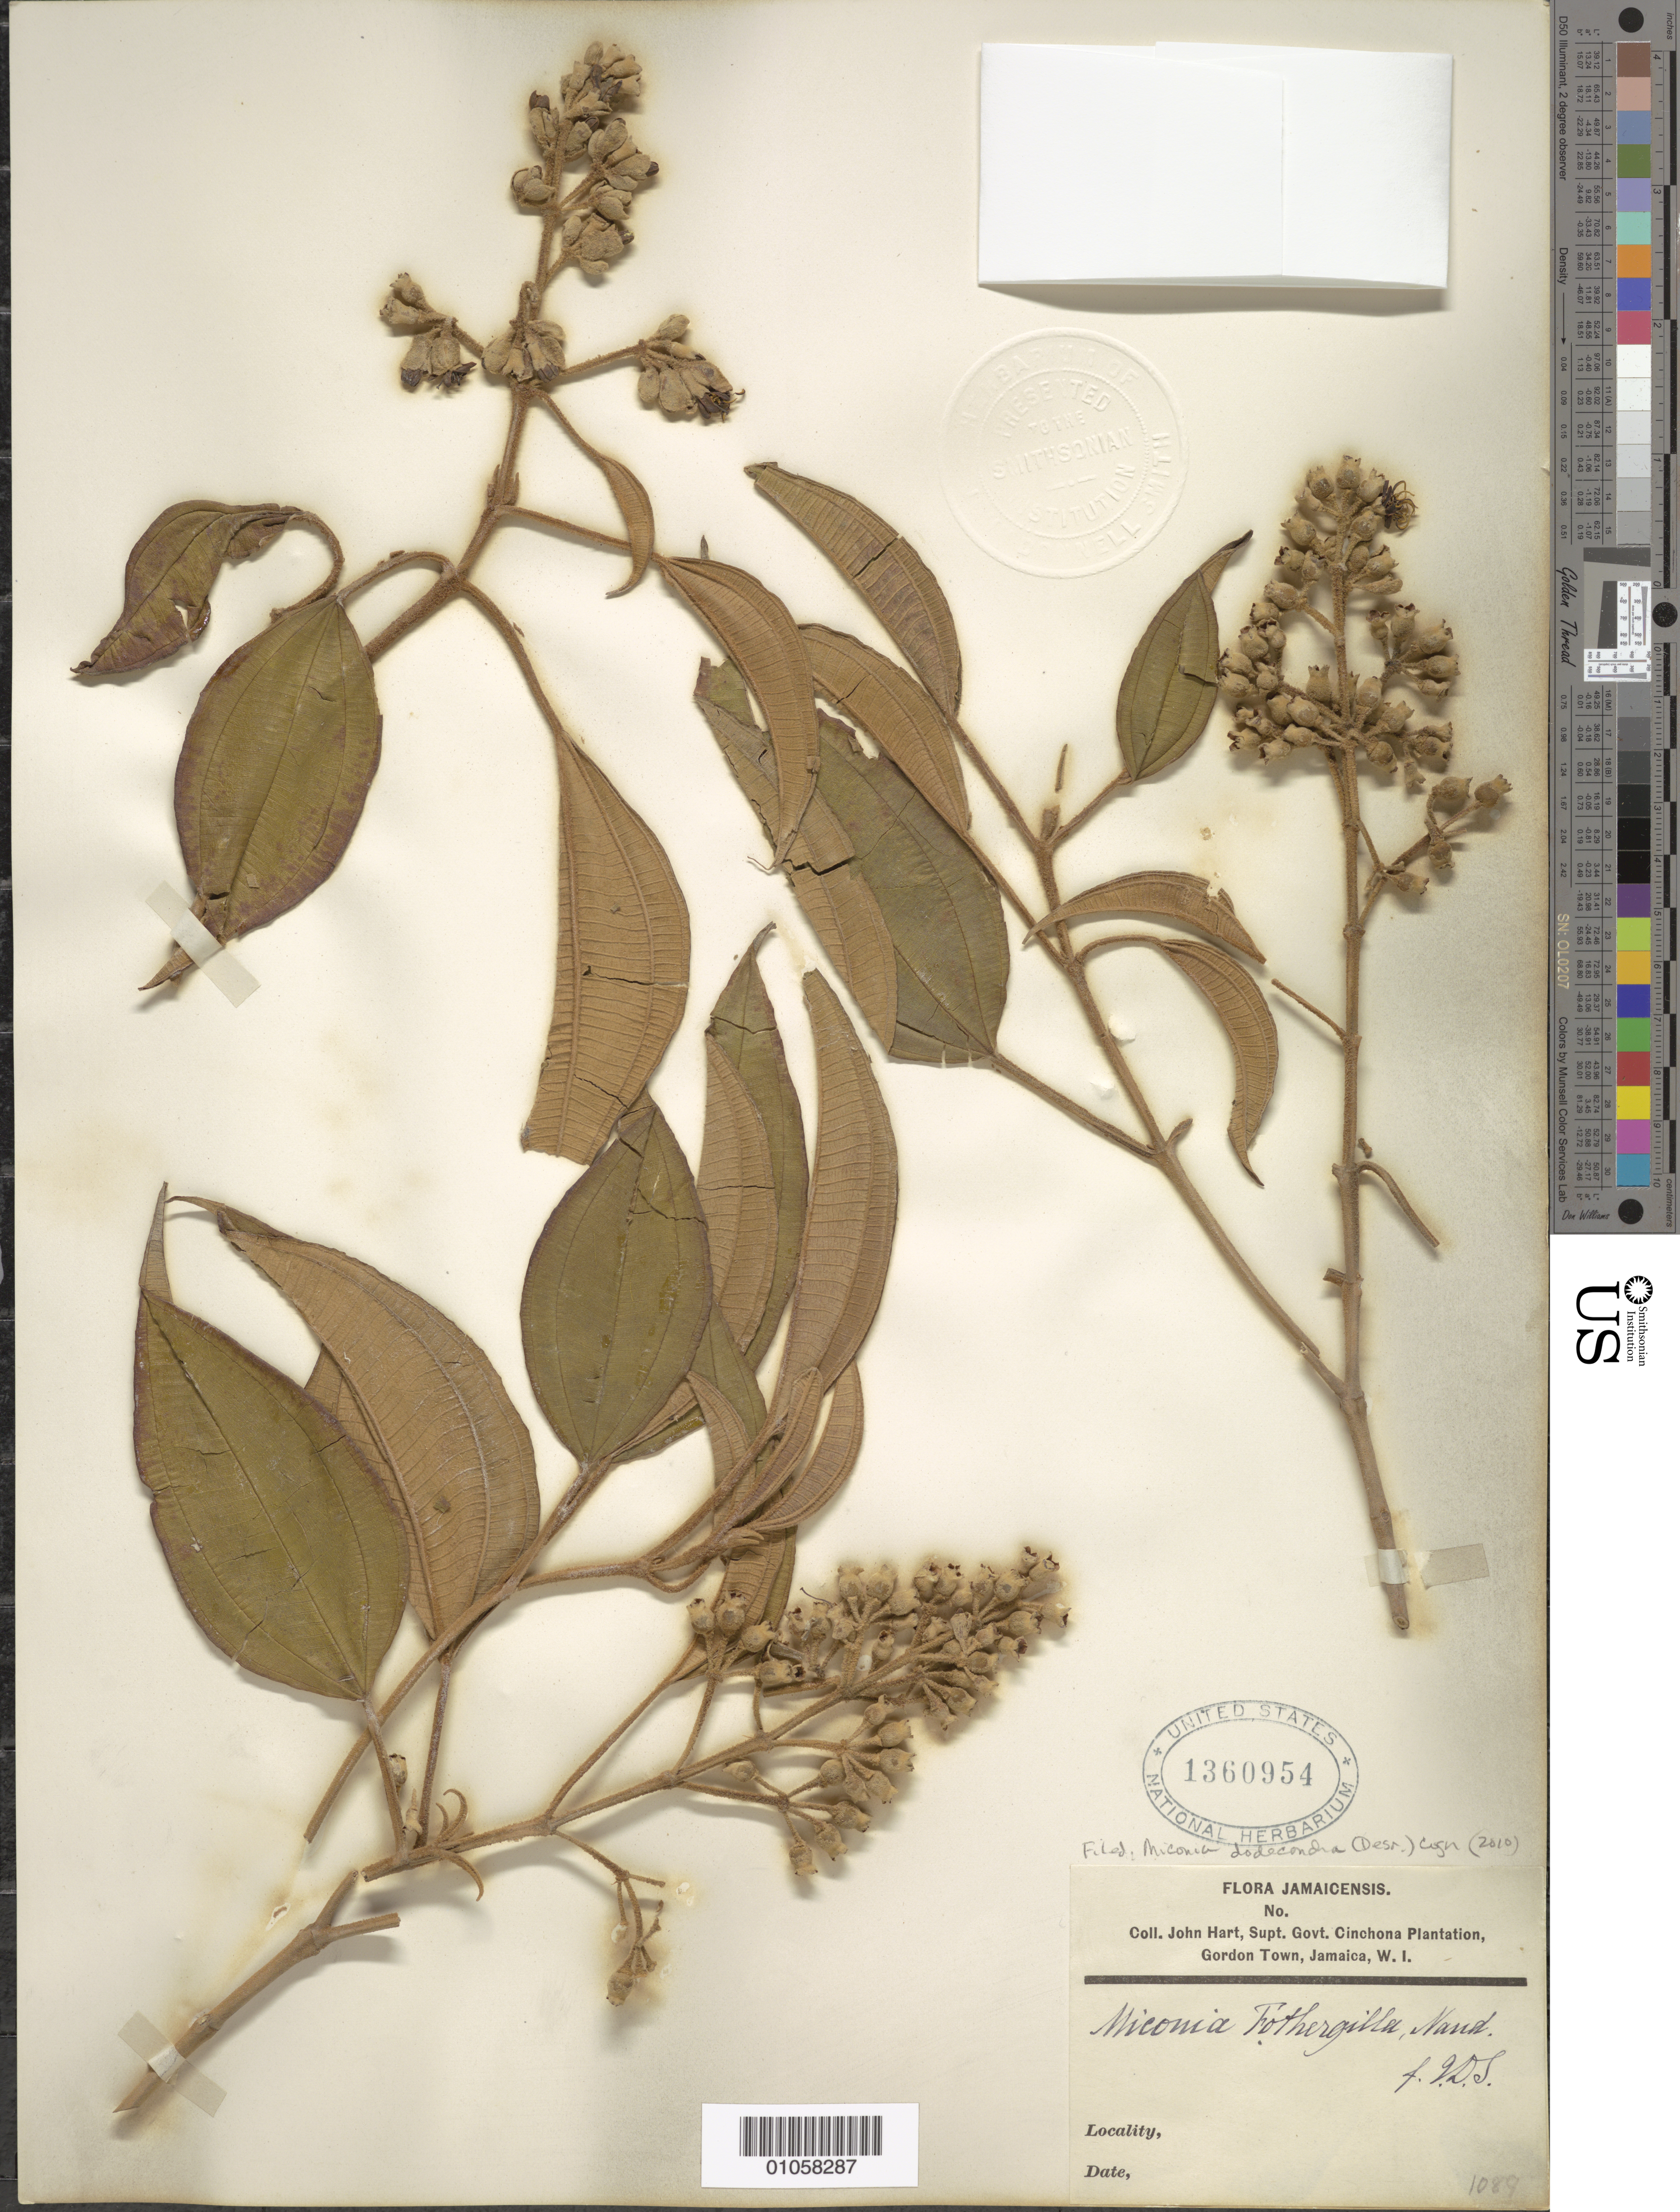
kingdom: Plantae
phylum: Tracheophyta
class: Magnoliopsida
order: Myrtales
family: Melastomataceae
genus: Miconia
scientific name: Miconia dodecandra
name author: Cogn.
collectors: G. Hart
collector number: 1089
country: Jamaica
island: Jamaica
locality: Gordon Town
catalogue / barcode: US 1360954